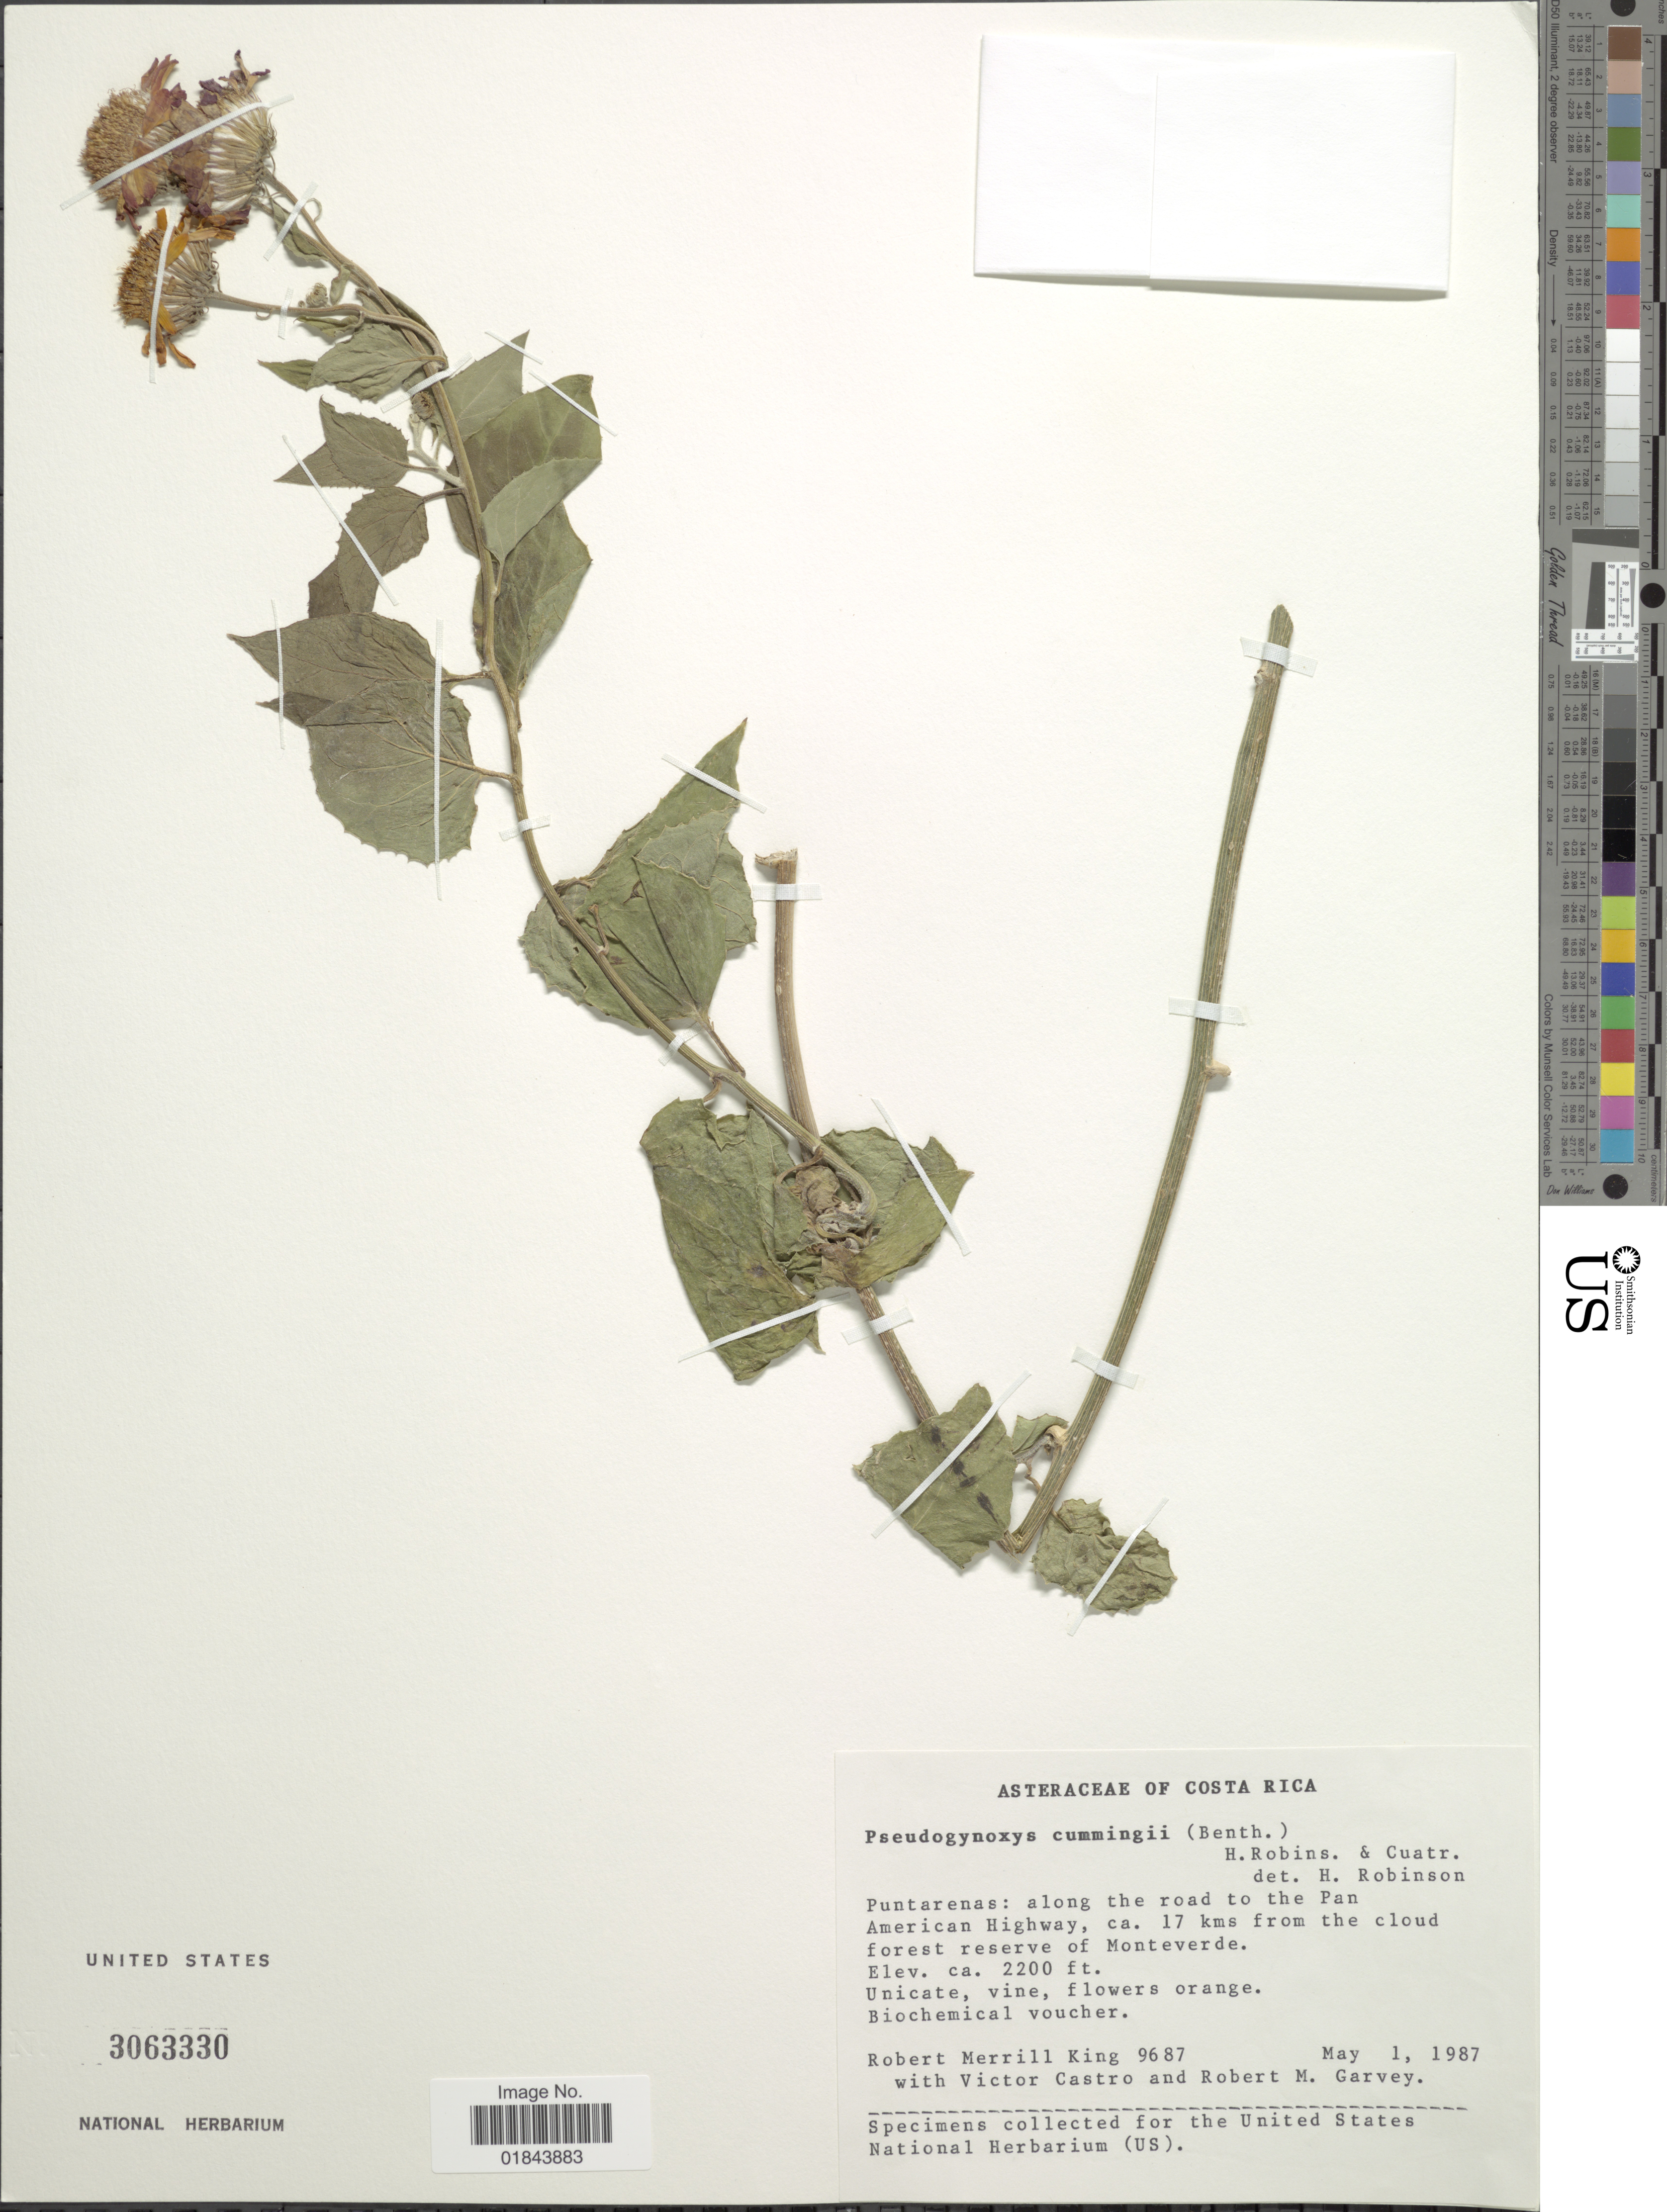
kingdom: Plantae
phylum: Tracheophyta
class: Magnoliopsida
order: Asterales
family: Asteraceae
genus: Pseudogynoxys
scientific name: Pseudogynoxys cummingii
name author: (Benth.) H. Rob. & Cuatrec.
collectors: R. M. King, V. Castro & R. Garvey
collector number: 9687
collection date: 1987-05-01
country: Costa Rica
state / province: Puntarenas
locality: Puntarenas: along the road to the Pan American Highway, ca. 17 kms from the cloud forest reserve of Monteverde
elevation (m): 671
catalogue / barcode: US 3063330